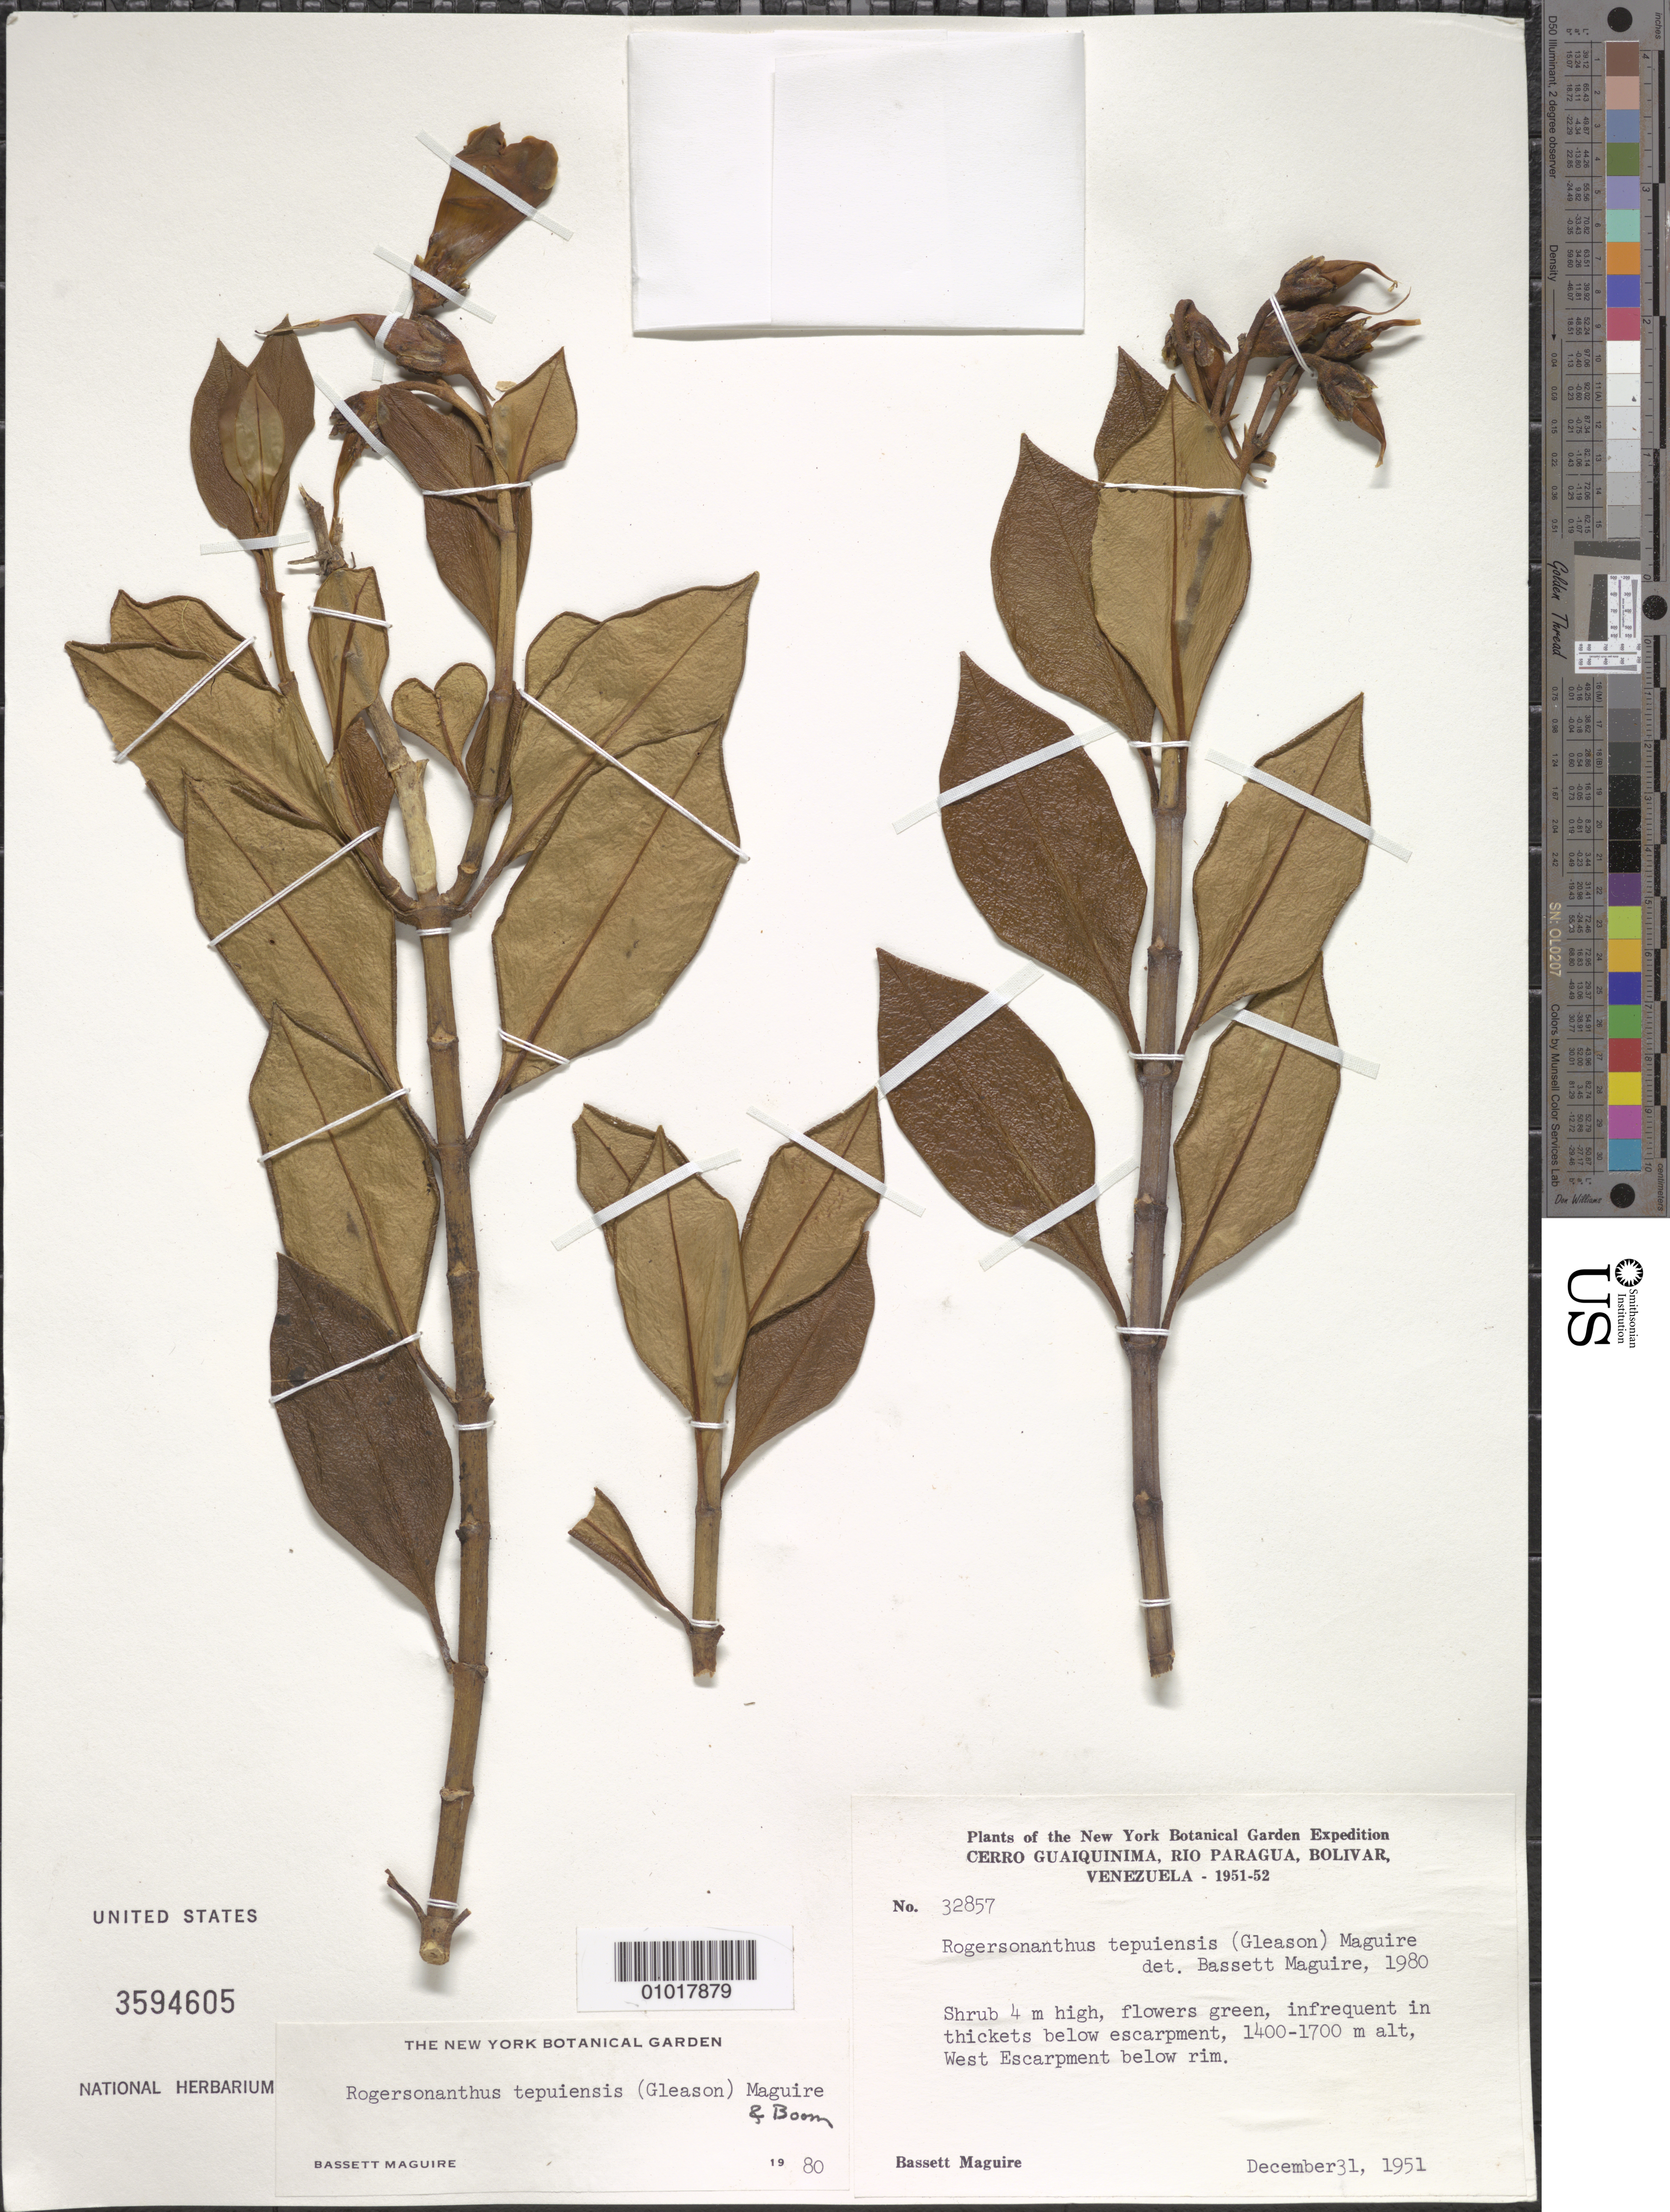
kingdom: Plantae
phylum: Tracheophyta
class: Magnoliopsida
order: Gentianales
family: Gentianaceae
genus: Rogersonanthus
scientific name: Rogersonanthus tepuiensis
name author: (Gleason) Maguire & B.M. Boom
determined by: Maguire, Bassett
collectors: B. Maguire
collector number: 32857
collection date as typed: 31-Dec-51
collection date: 1951-12-31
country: Venezuela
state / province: Bolívar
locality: West Escarpment below rim.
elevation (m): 1400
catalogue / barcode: US 3594605